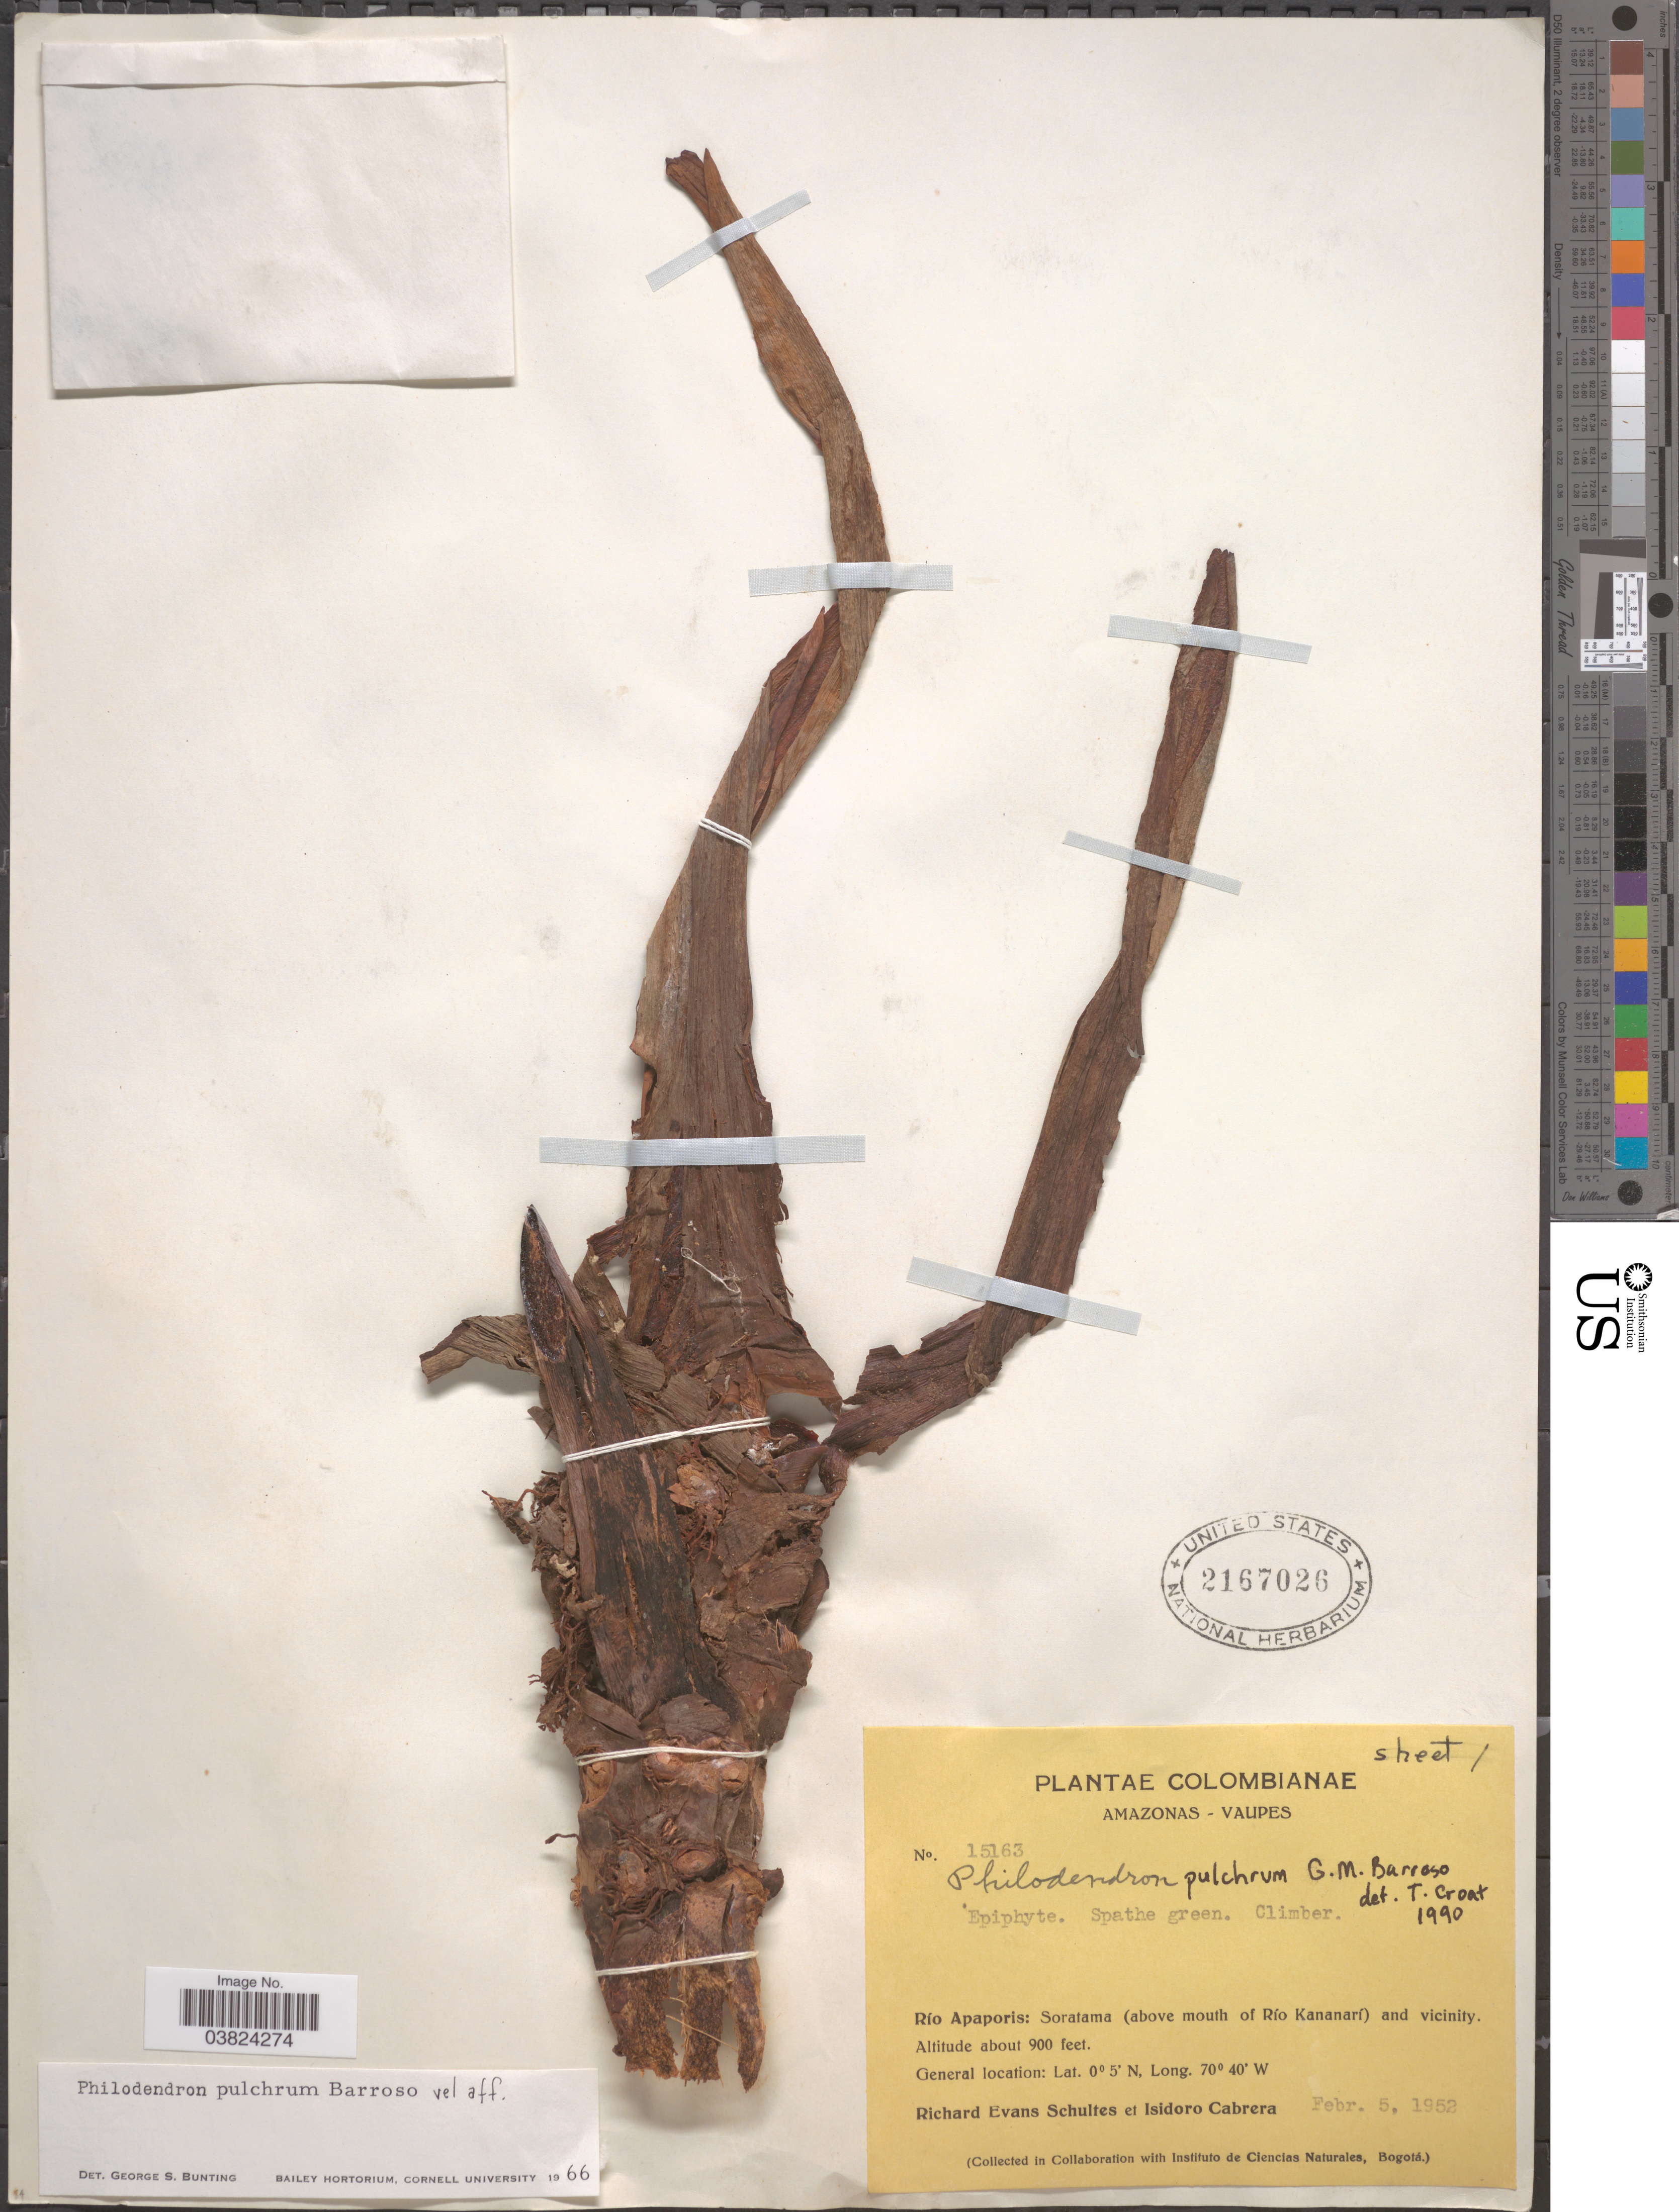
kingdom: Plantae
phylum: Tracheophyta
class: Liliopsida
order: Alismatales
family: Araceae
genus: Philodendron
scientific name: Philodendron pulchrum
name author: G.M. Barroso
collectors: R. E. Schultes & I. Cabrera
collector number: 15163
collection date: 1952-02-05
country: Colombia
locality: Amazonas-Vaupes. Río Apaporis: Soratama (above mouth of Río Kananarí) and vicinity.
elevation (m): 274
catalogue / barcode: US 2167026